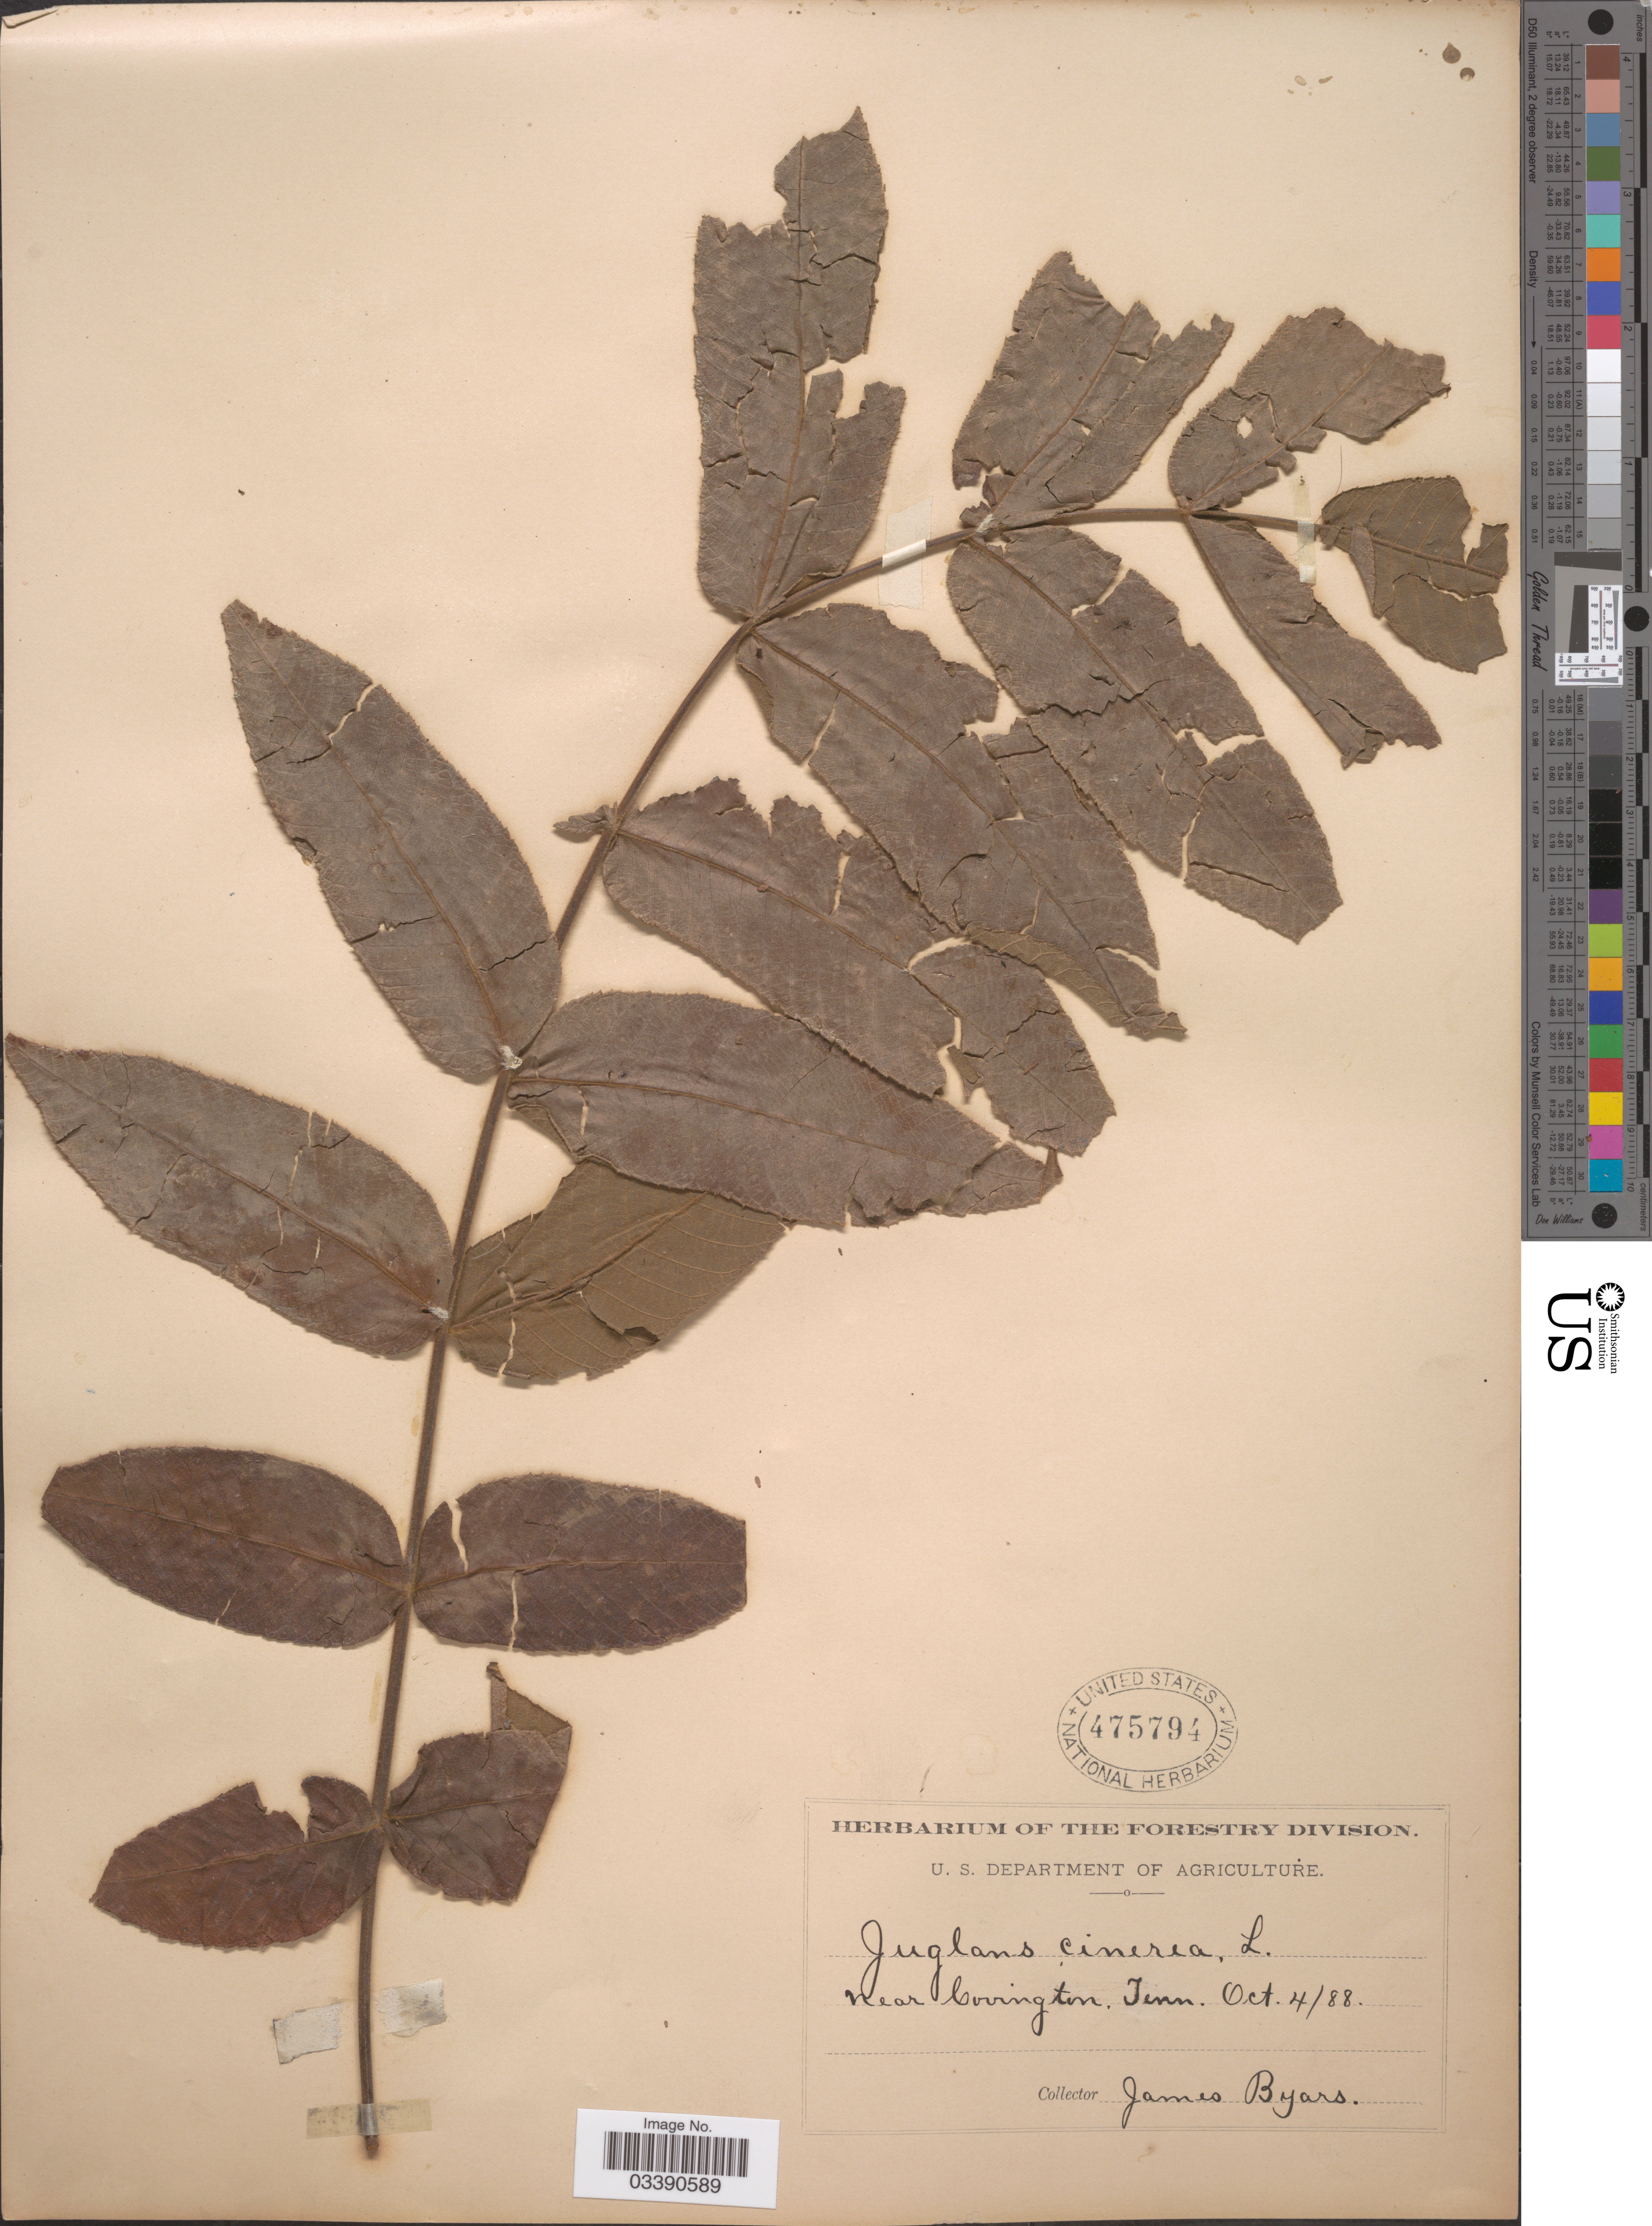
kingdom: Plantae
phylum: Tracheophyta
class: Magnoliopsida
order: Fagales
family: Juglandaceae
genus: Juglans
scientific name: Juglans cinerea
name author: L.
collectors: J. Byars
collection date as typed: Transcribed d/m/y: 4/10/88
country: United States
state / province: Tennessee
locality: Near Covington.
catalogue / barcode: US 475794